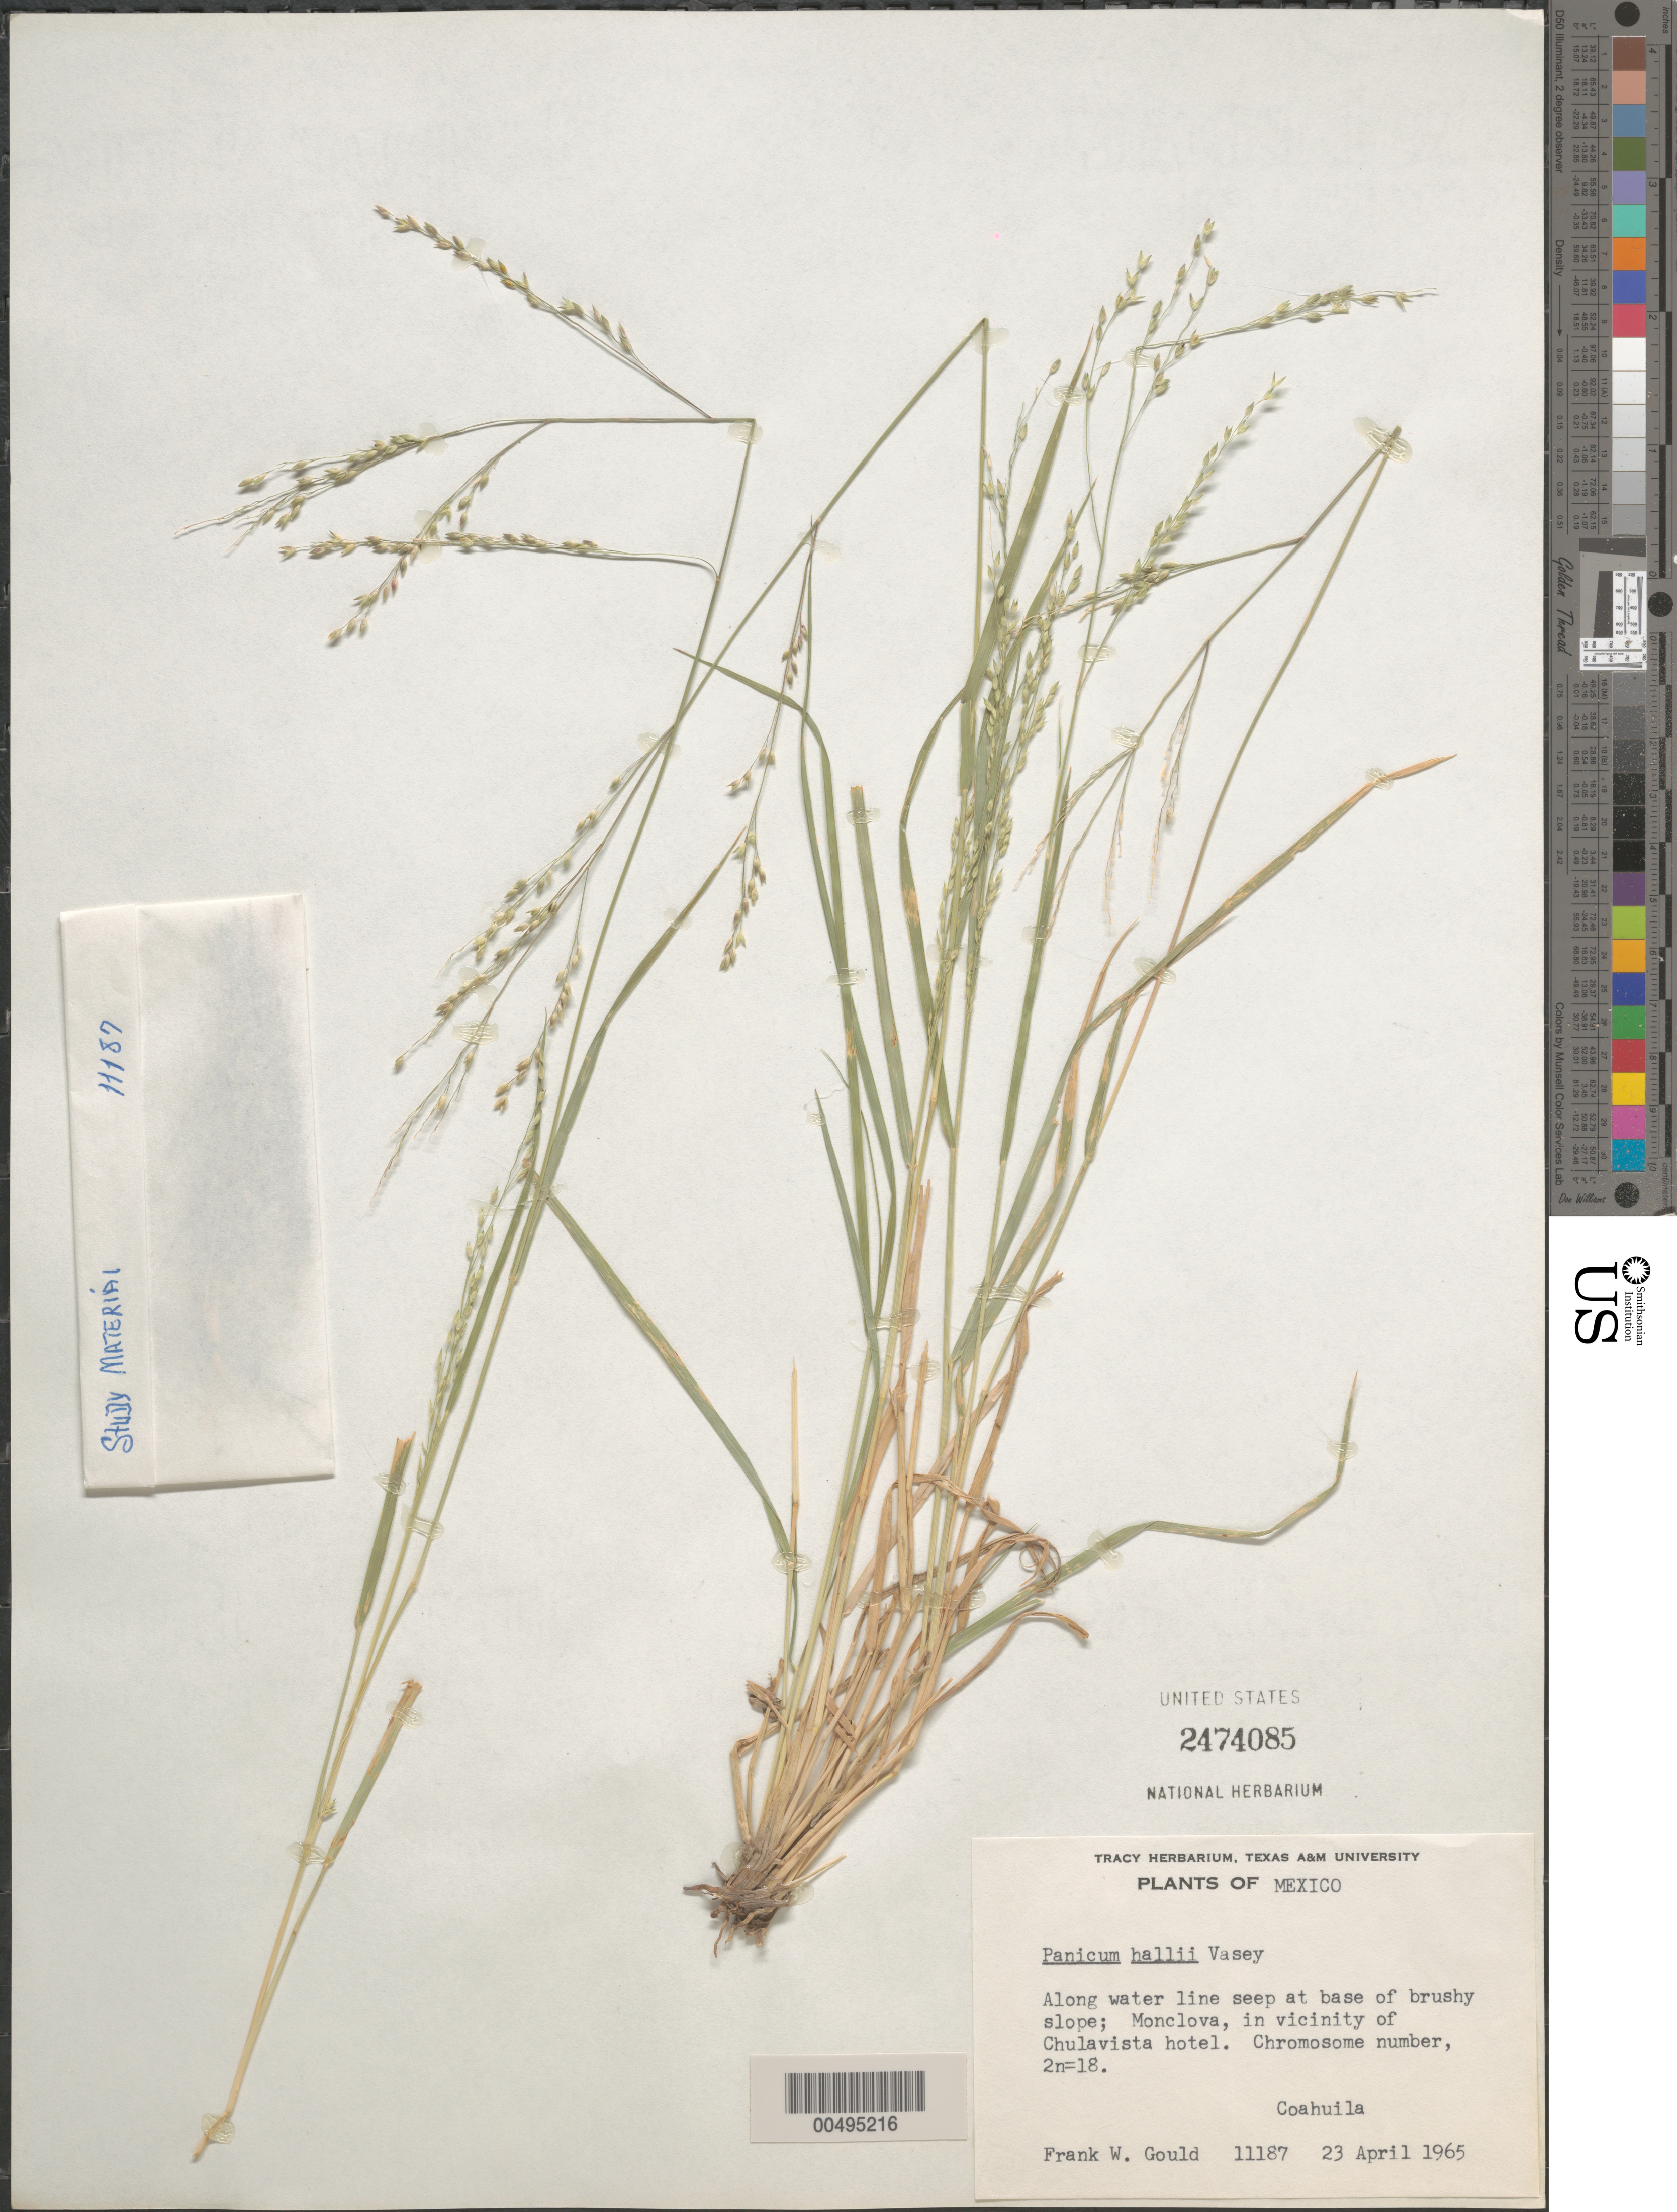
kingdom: Plantae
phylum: Tracheophyta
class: Liliopsida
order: Poales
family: Poaceae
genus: Panicum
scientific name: Panicum hallii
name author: Vasey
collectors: F. W. Gould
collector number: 1187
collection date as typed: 23 Apr 1965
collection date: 1965-04-23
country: Mexico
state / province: Coahuila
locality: Monclova, in vicinity of Chulavista hotel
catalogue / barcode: US 2474085